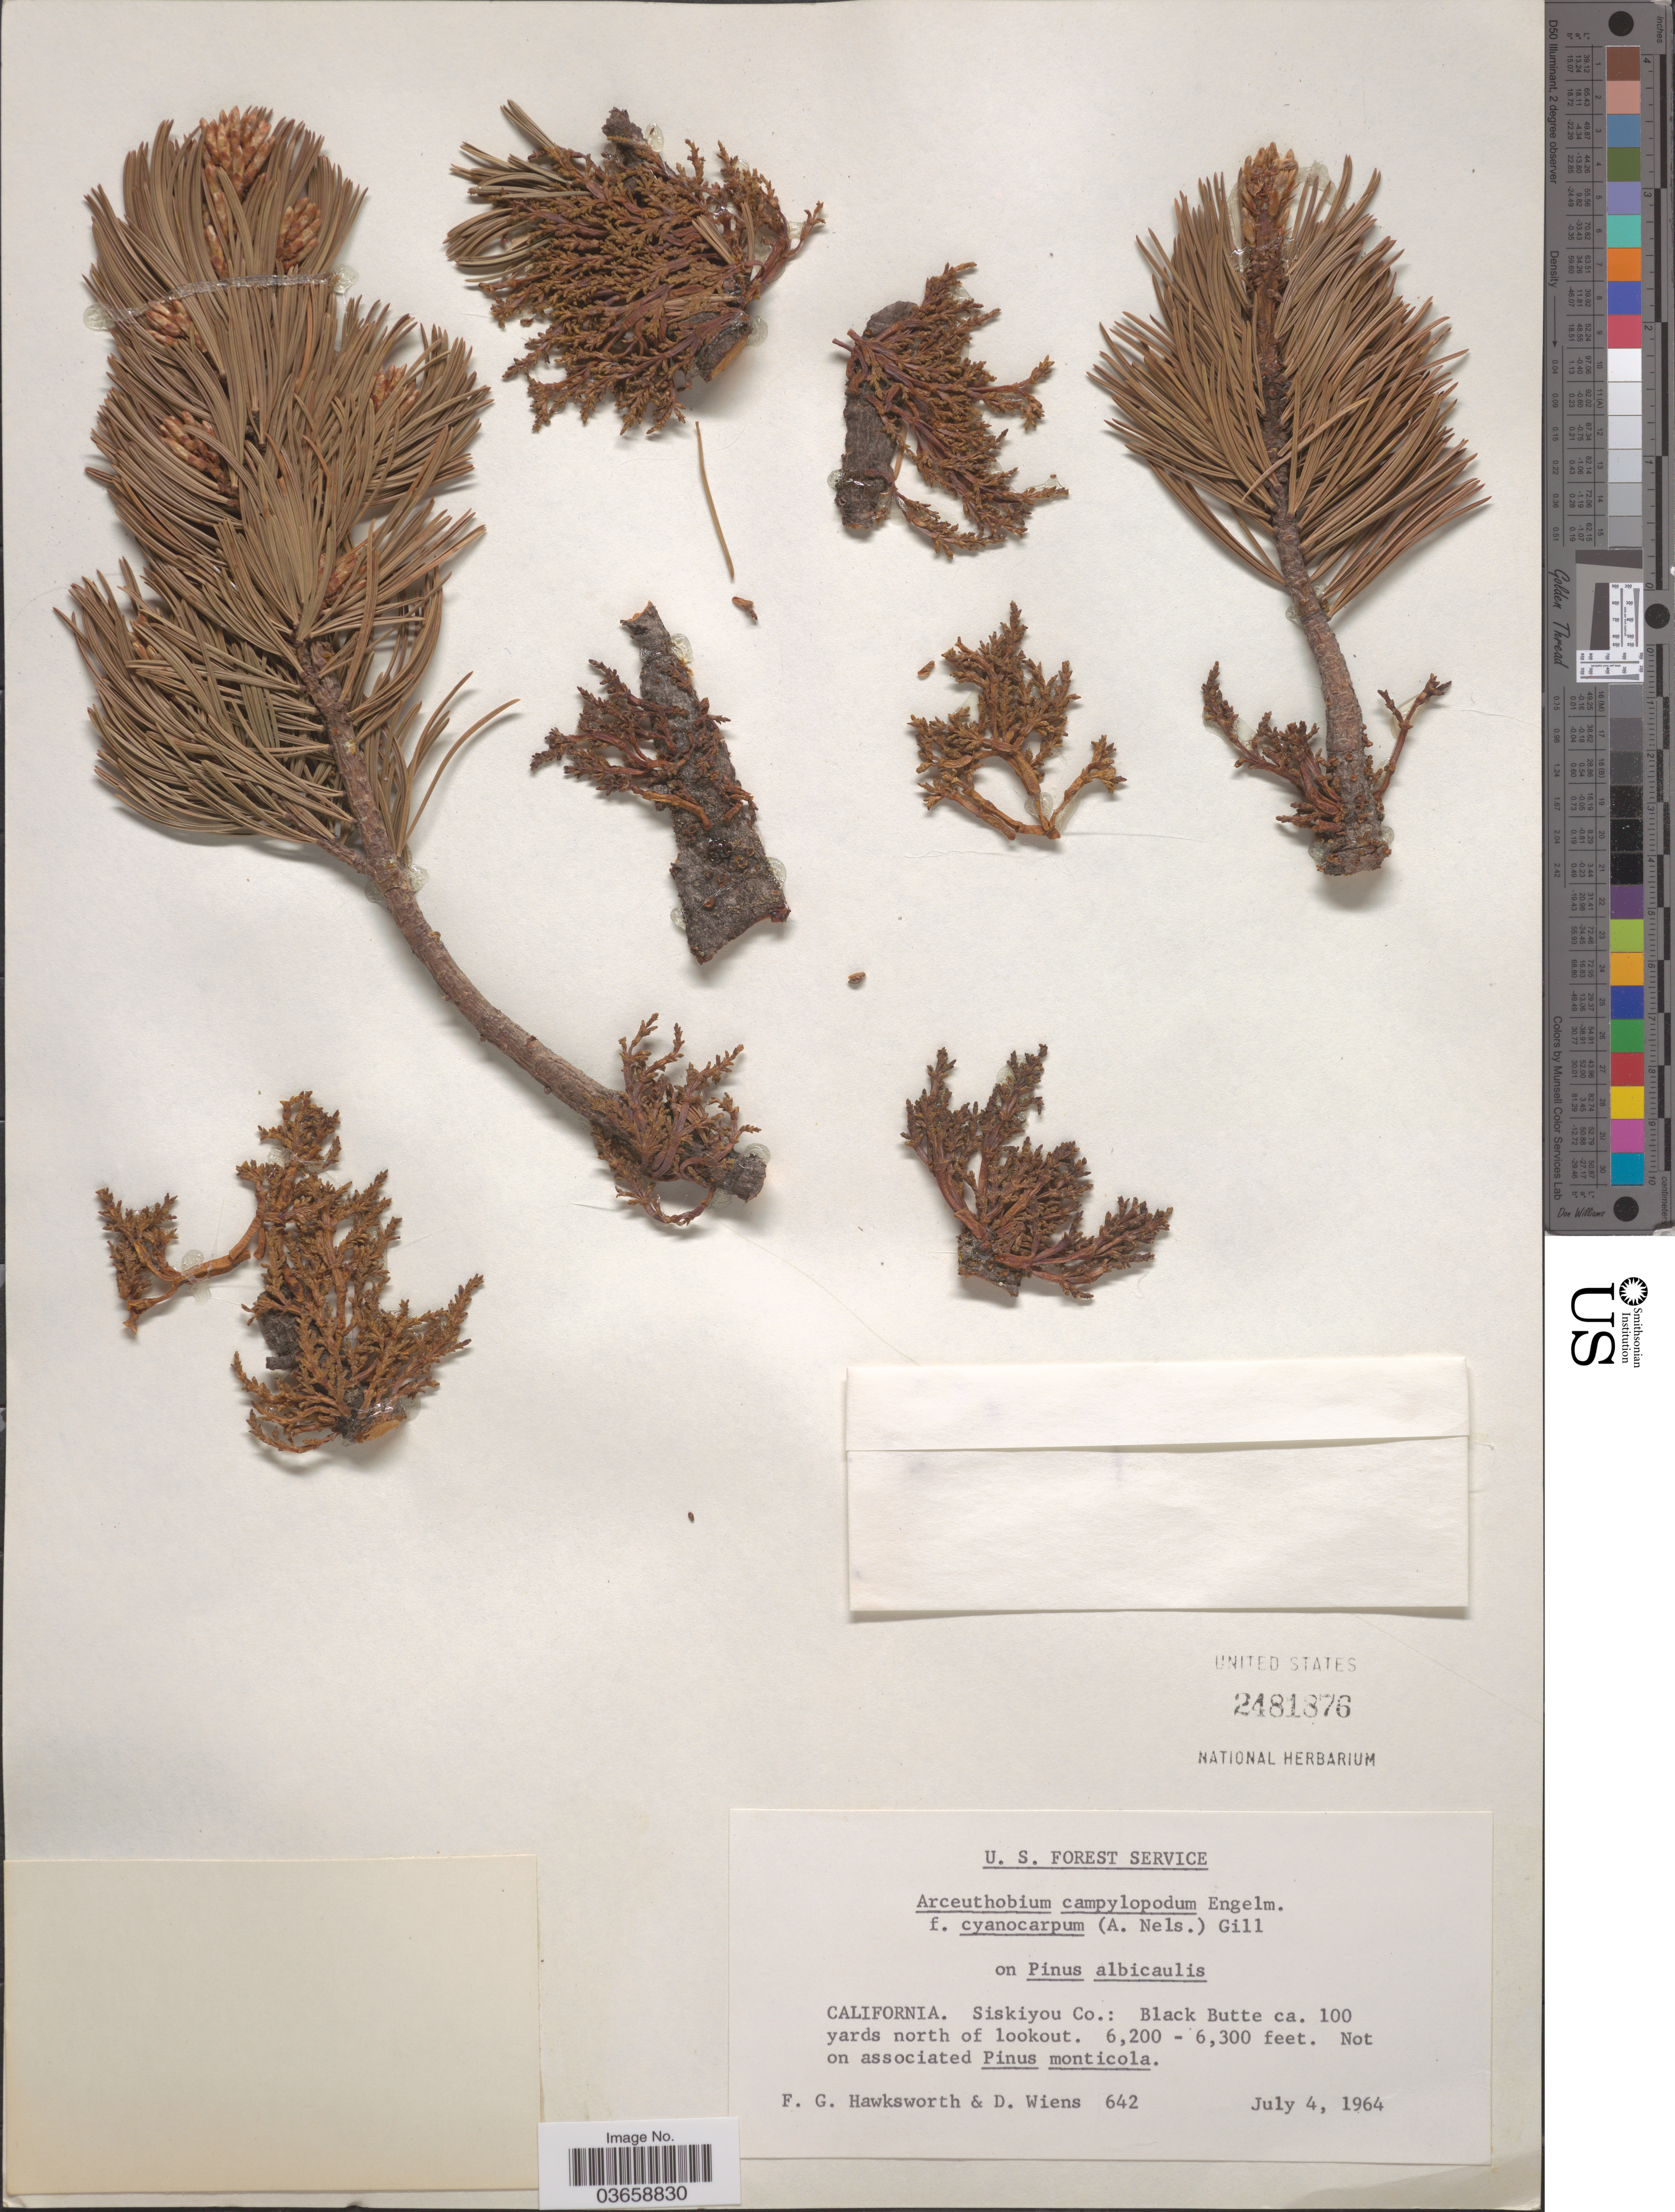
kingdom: Plantae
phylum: Tracheophyta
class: Magnoliopsida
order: Santalales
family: Viscaceae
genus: Arceuthobium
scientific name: Arceuthobium campylopodum f. cyanocarpum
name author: (A. Nelson) L.S. Gill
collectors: F. G. Hawksworth & D. Wiens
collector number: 642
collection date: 1964-07-04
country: United States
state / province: California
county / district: Siskiyou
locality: Siskiyou Co.: Black Butte ca. 100 yards north of lookout.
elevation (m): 1890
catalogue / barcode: US 2481876